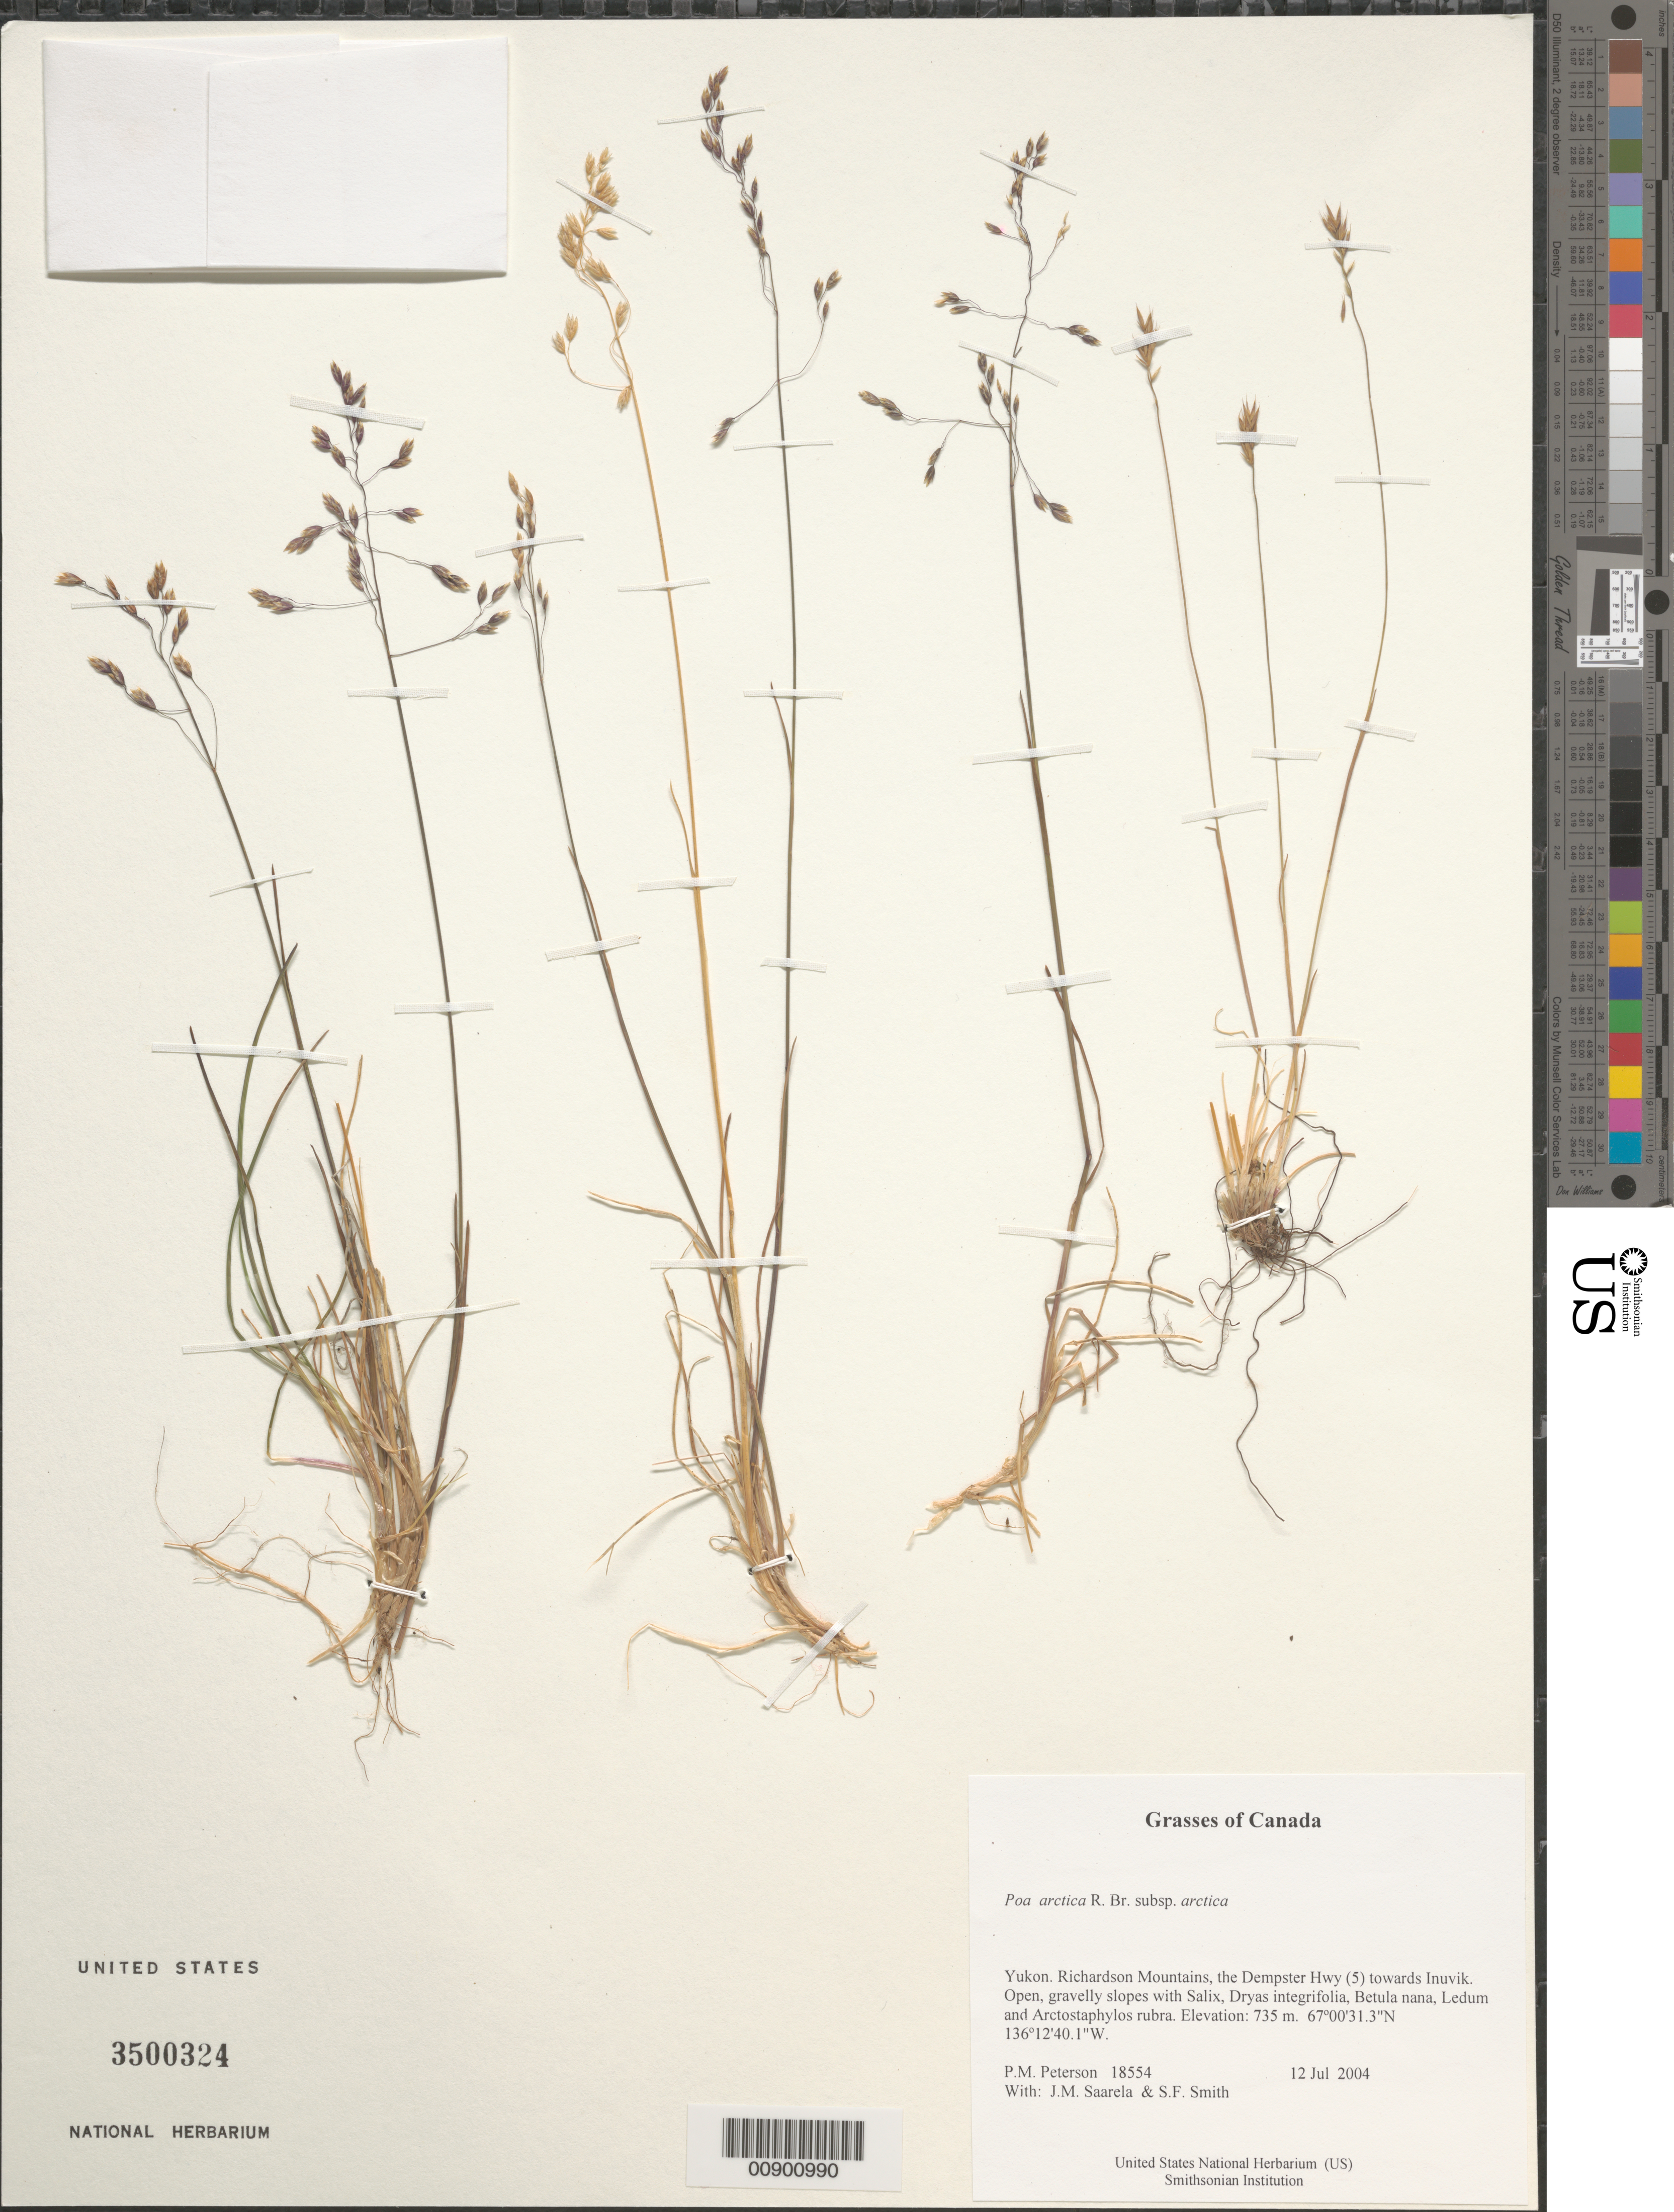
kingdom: Plantae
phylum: Tracheophyta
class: Liliopsida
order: Poales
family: Poaceae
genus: Poa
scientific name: Poa arctica subsp. arctica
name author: R. Br.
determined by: Soreng, Robert J., Research Associate (BOT), Smithsonian Institution - National Museum of Natural History (UNITED STATES)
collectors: P. M. Peterson, J. Saarela & S.F. Smith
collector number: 18554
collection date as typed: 12 Jul 2004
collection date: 2004-07-12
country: Canada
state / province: Yukon Territory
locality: Richardson Mountains, the Dempster Hwy (5) towards Inuvik. Open, gravelly slopes with Salix, Dryas integrifolia, Betula nana, Ledum and Arctostaphylos rubra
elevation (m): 735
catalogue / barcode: US 3500324